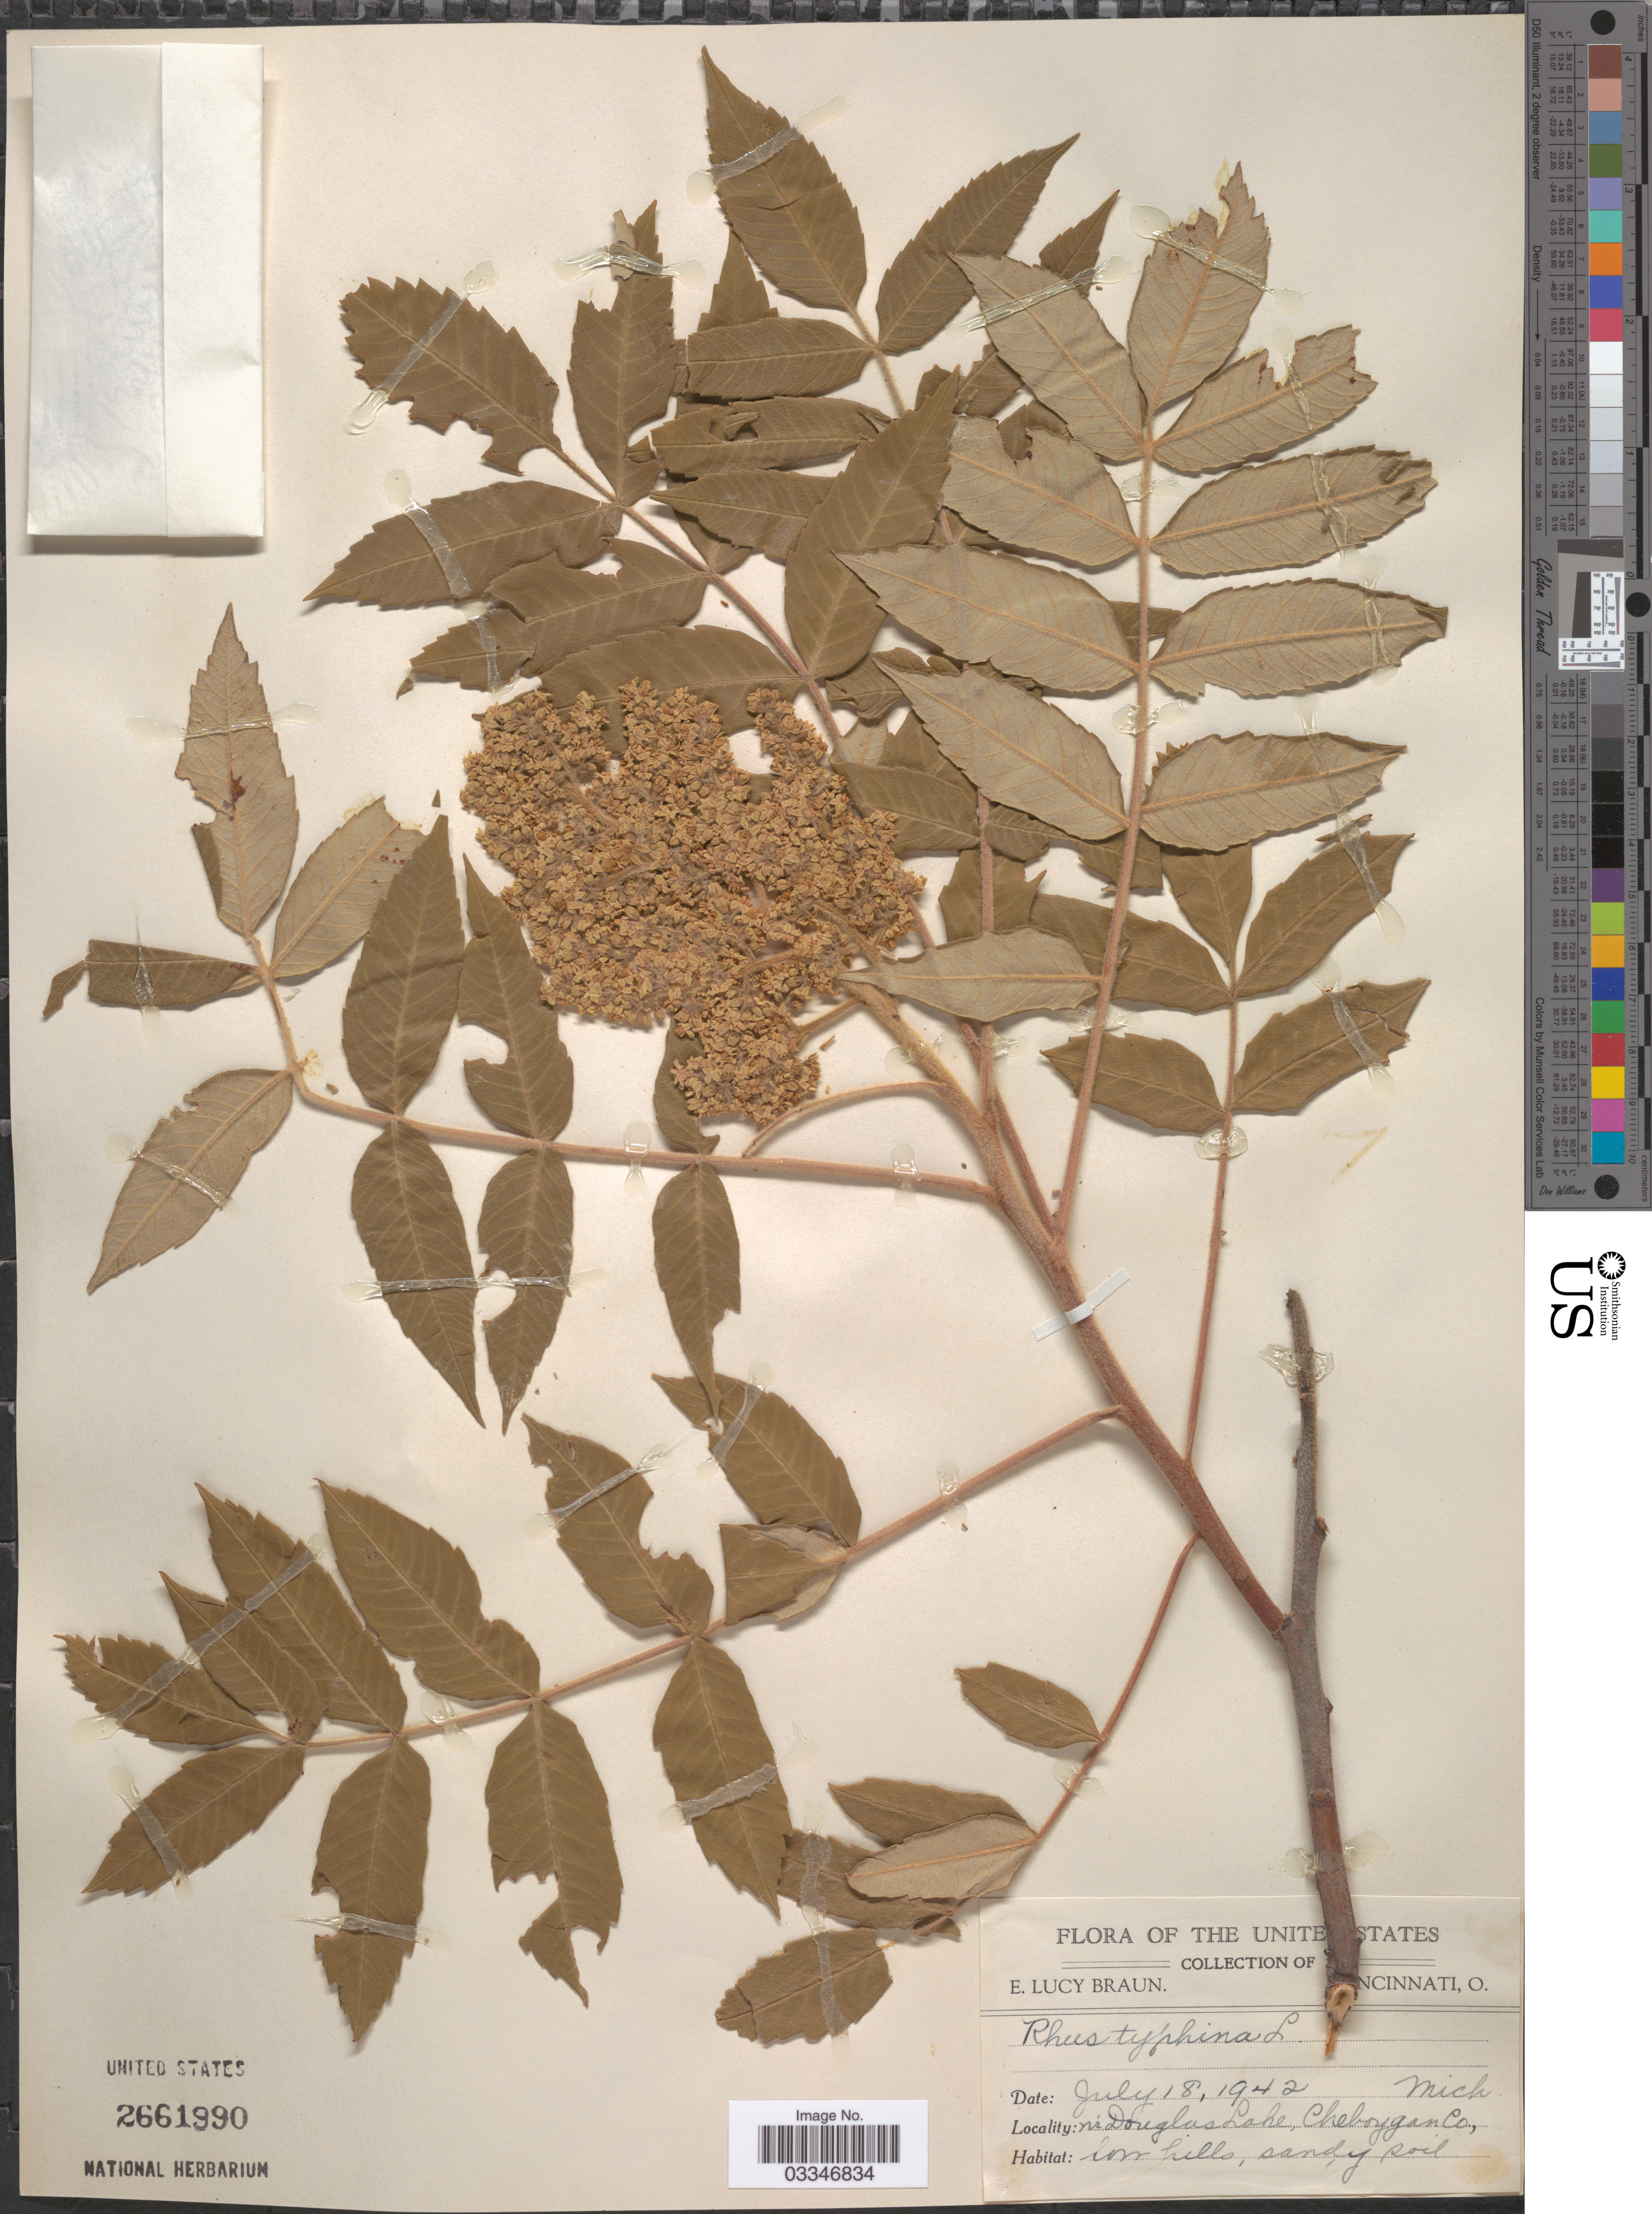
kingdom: Plantae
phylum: Tracheophyta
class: Magnoliopsida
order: Sapindales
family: Anacardiaceae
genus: Rhus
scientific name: Rhus typhina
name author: L.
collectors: E. L. Braun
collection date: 1942-07-18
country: United States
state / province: Michigan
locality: Nr Douglas Lake, Cheboygan Co.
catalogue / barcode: US 2661990